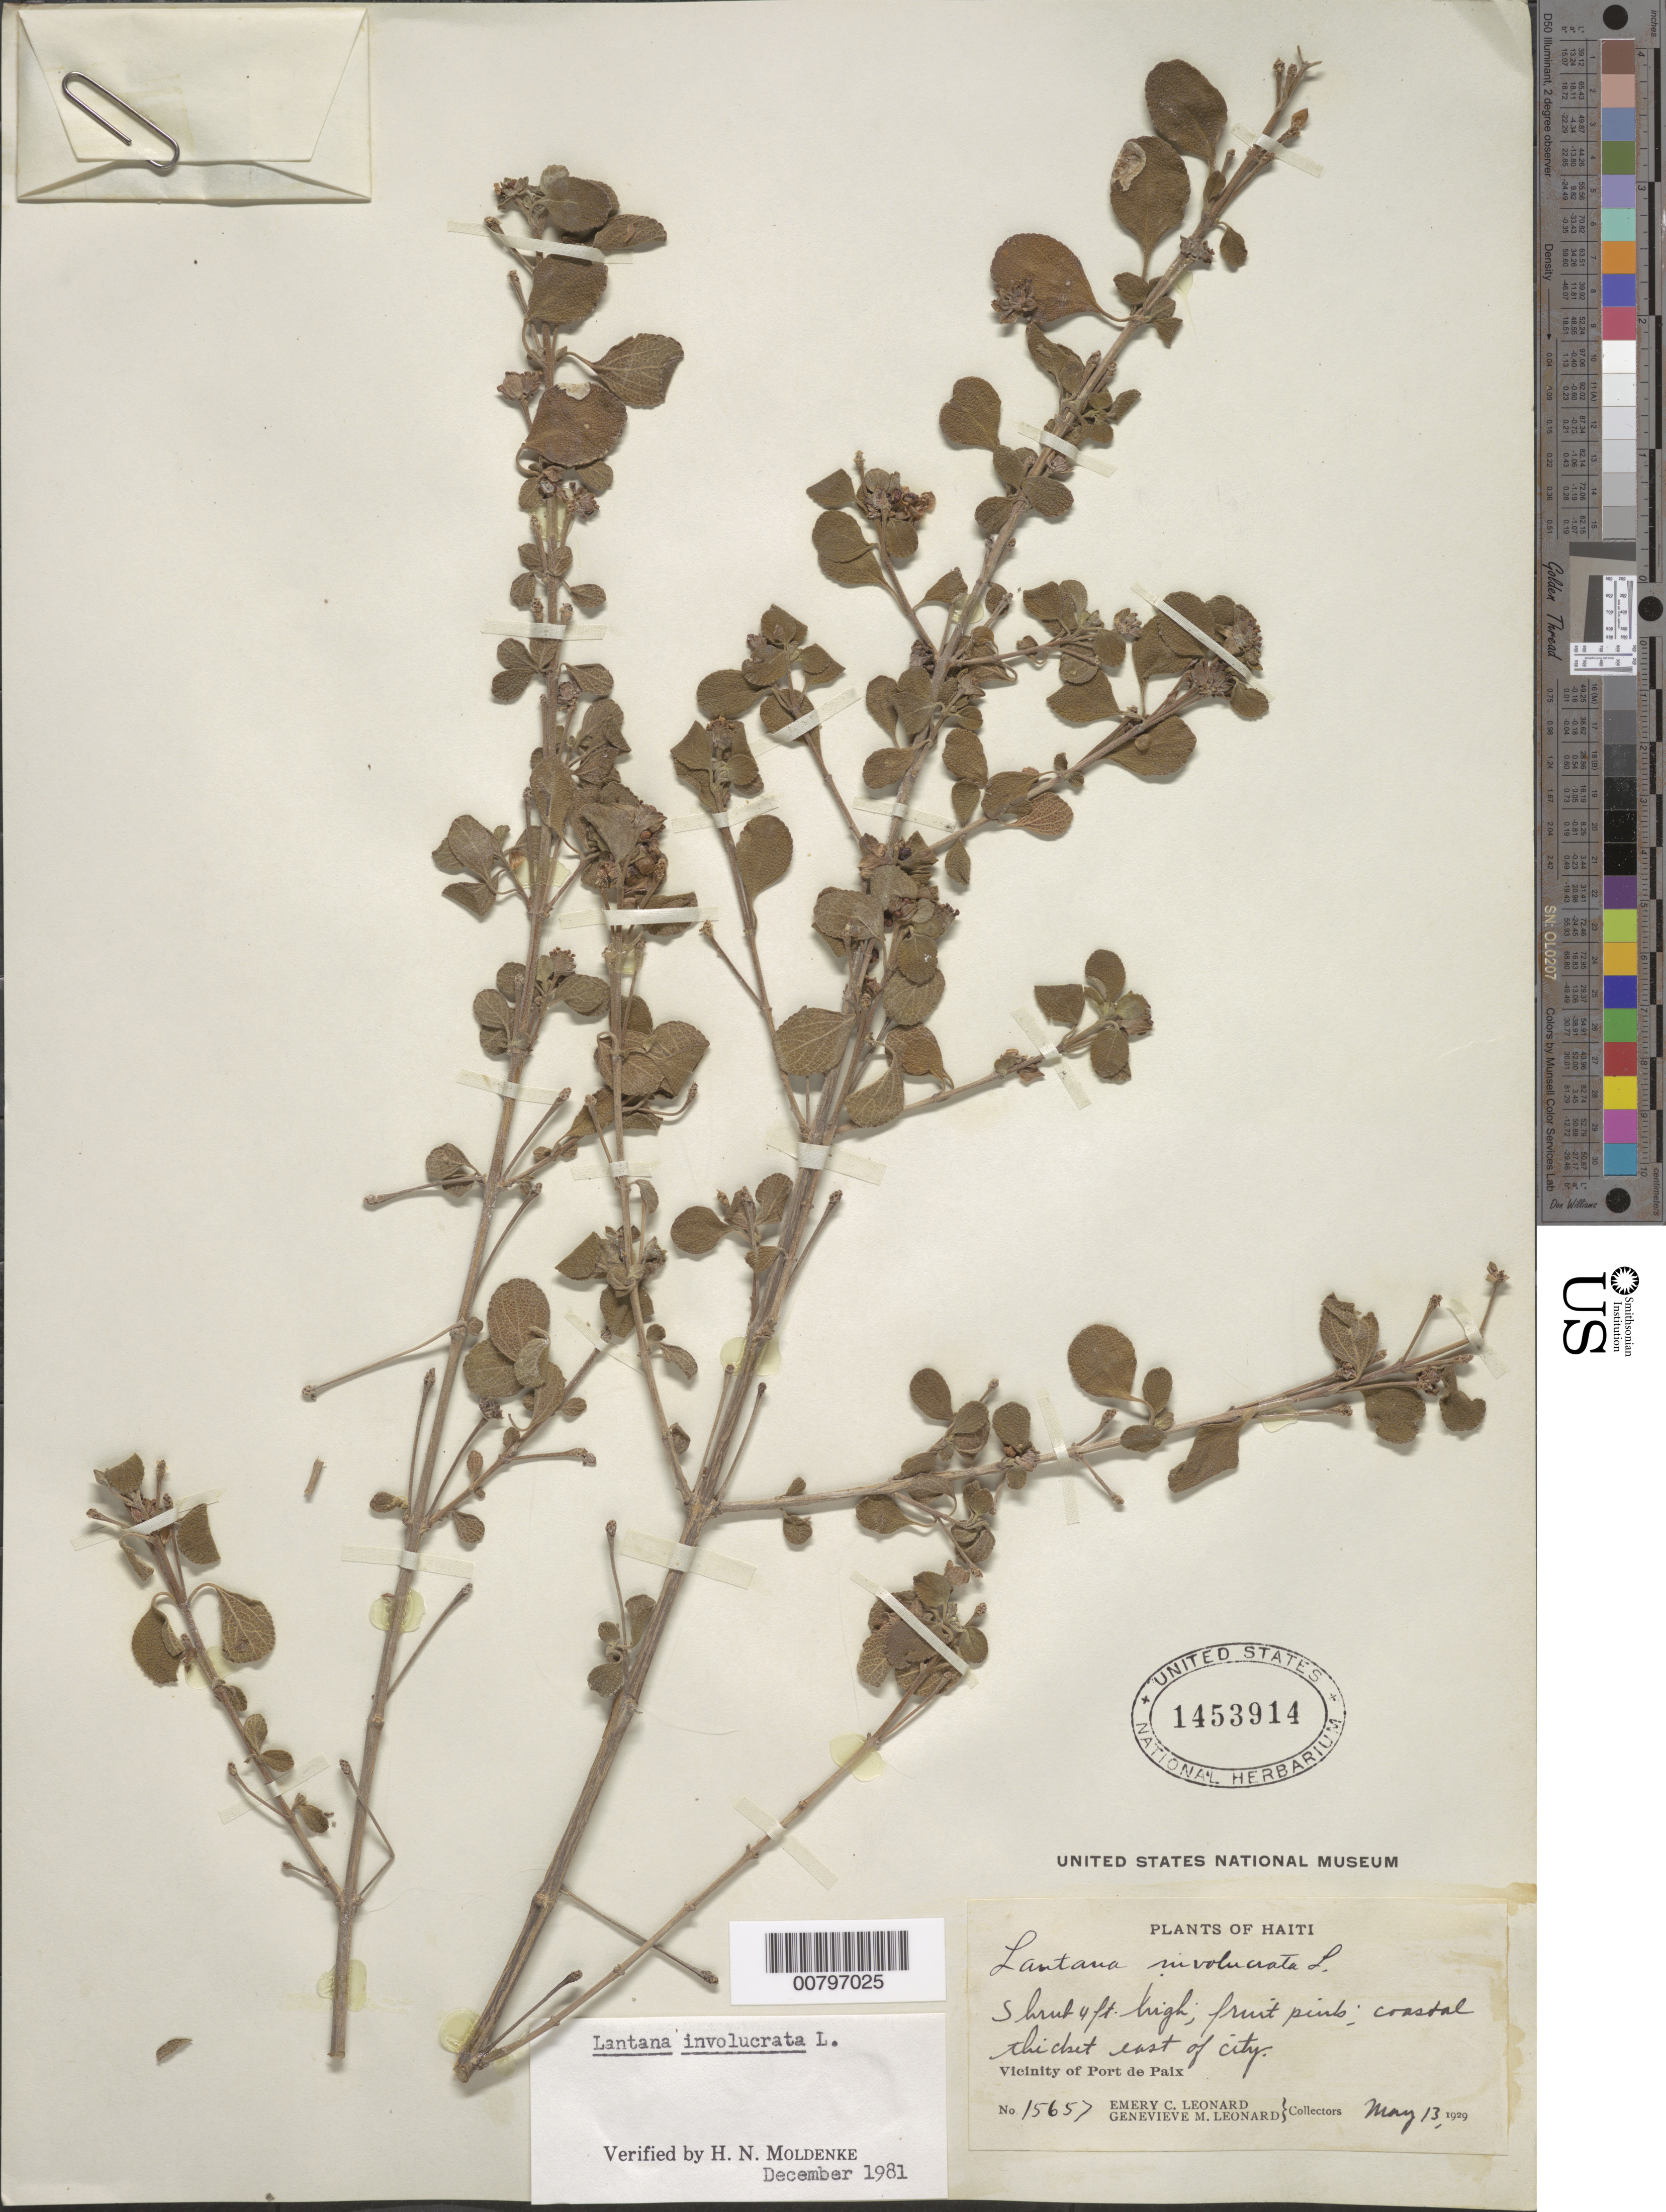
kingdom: Plantae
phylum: Tracheophyta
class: Magnoliopsida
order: Lamiales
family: Verbenaceae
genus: Lantana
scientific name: Lantana involucrata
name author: L.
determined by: Moldenke, H. N.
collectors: E. C. Leonard & G. M. Leonard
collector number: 15657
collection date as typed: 13 May 1929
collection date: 1929-05-13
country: Haiti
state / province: Nord-Ouest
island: Hispaniola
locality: Vicinity of Port de Paix; E of city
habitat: Coastal thicket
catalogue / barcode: US 1453914